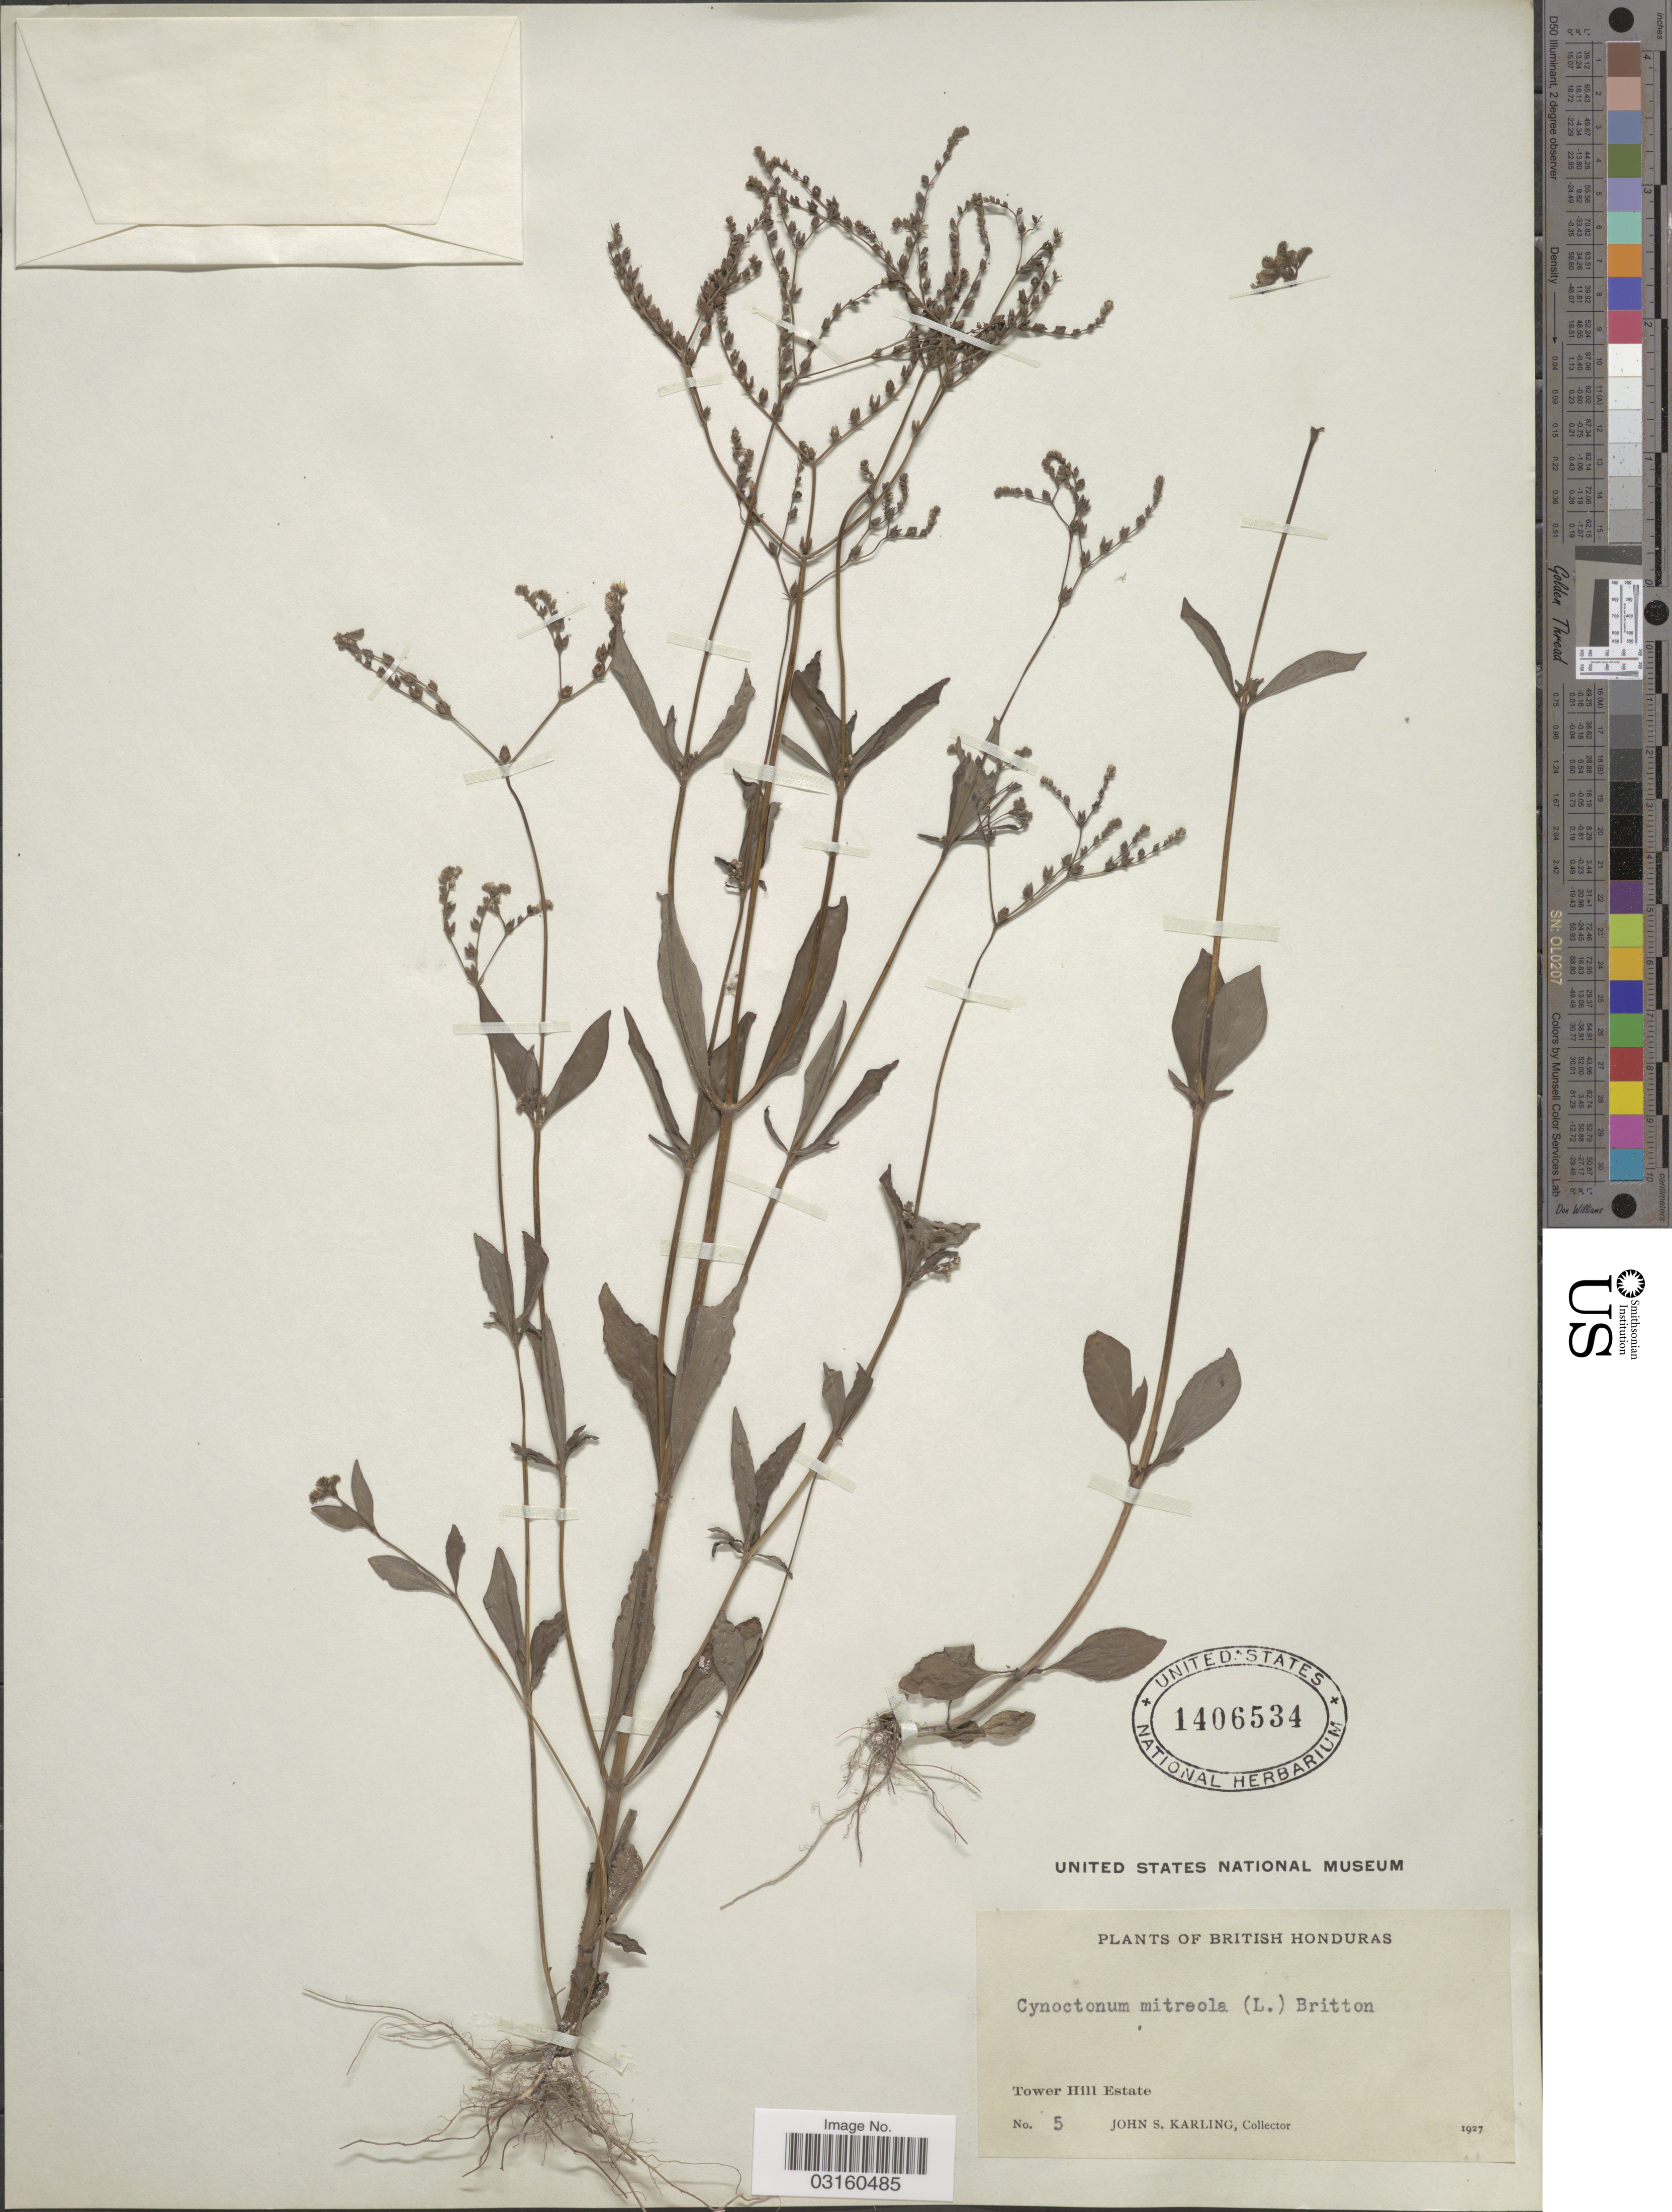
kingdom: Plantae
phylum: Tracheophyta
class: Magnoliopsida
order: Gentianales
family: Loganiaceae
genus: Mitreola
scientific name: Mitreola petiolata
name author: (J.F. Gmel.) Torr. & A. Gray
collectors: J. Karling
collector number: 5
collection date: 1927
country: Belize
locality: British Honduras. Tower Hill Estate.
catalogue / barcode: US 1406534